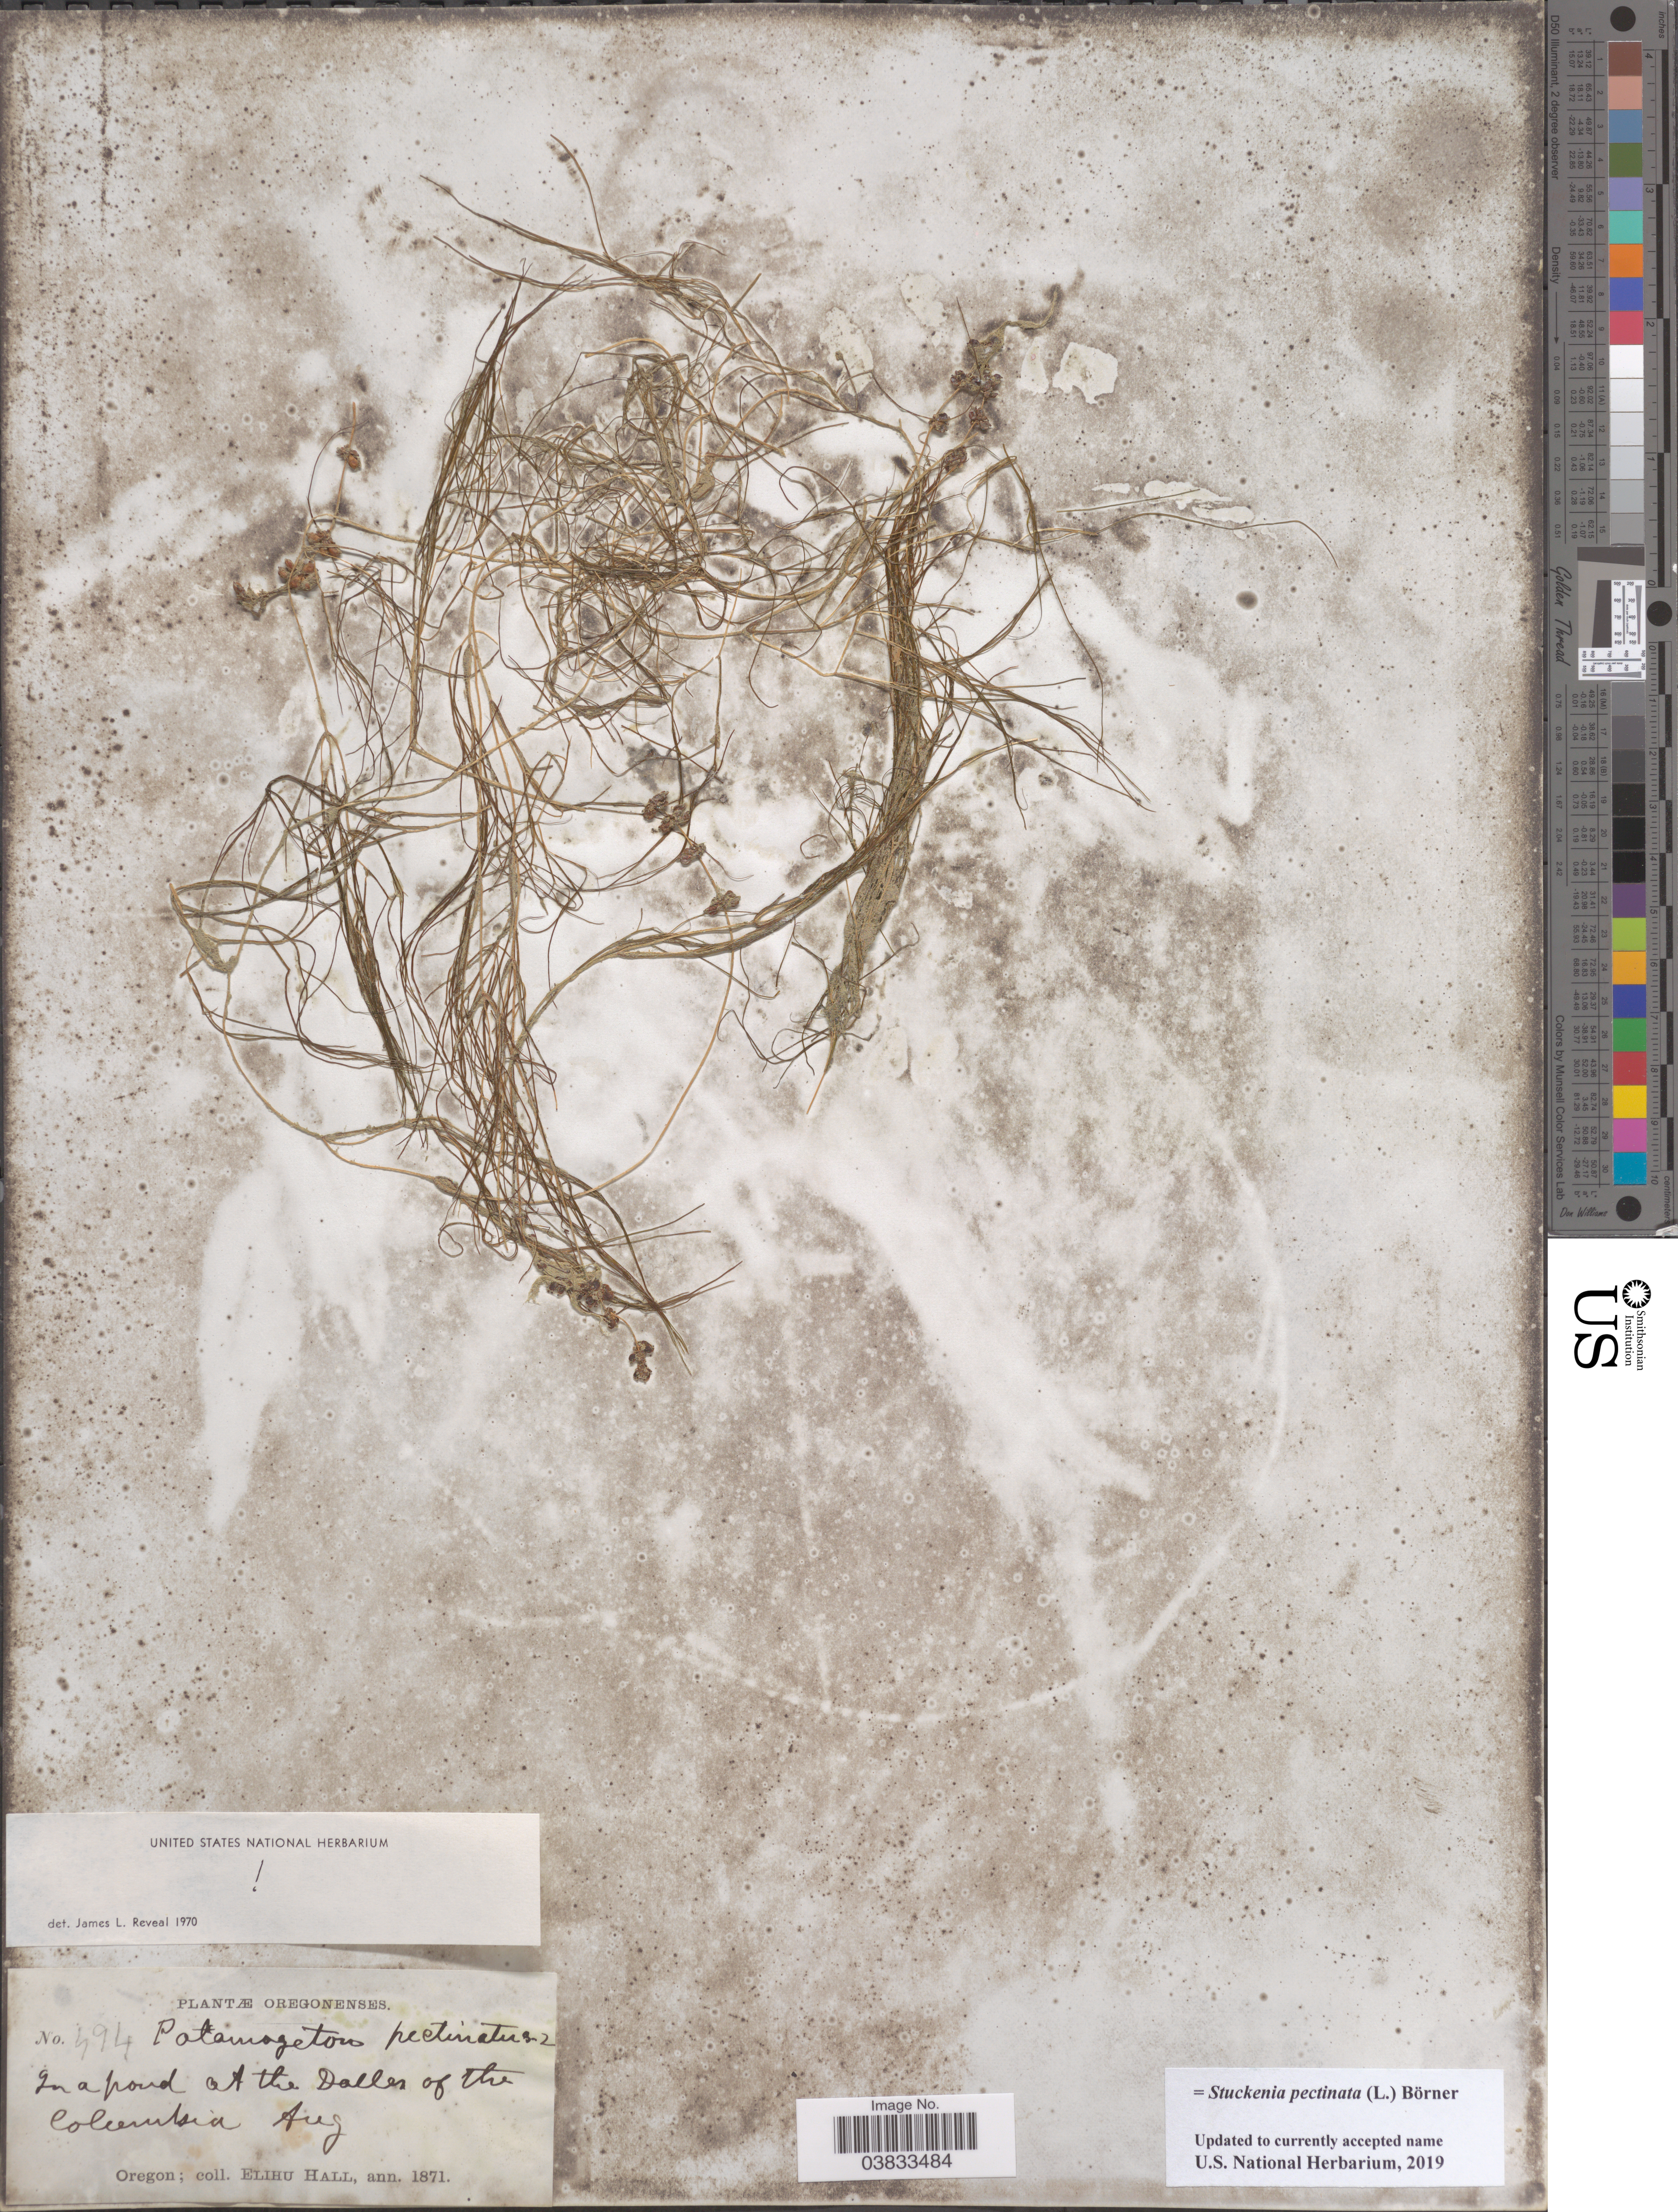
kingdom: Plantae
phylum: Tracheophyta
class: Liliopsida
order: Alismatales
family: Potamogetonaceae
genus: Stuckenia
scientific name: Stuckenia pectinata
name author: (L.) Börner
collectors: E. Hall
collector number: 494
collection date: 1871-08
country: United States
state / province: Oregon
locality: In a pond at the Dalles of the Columbia.